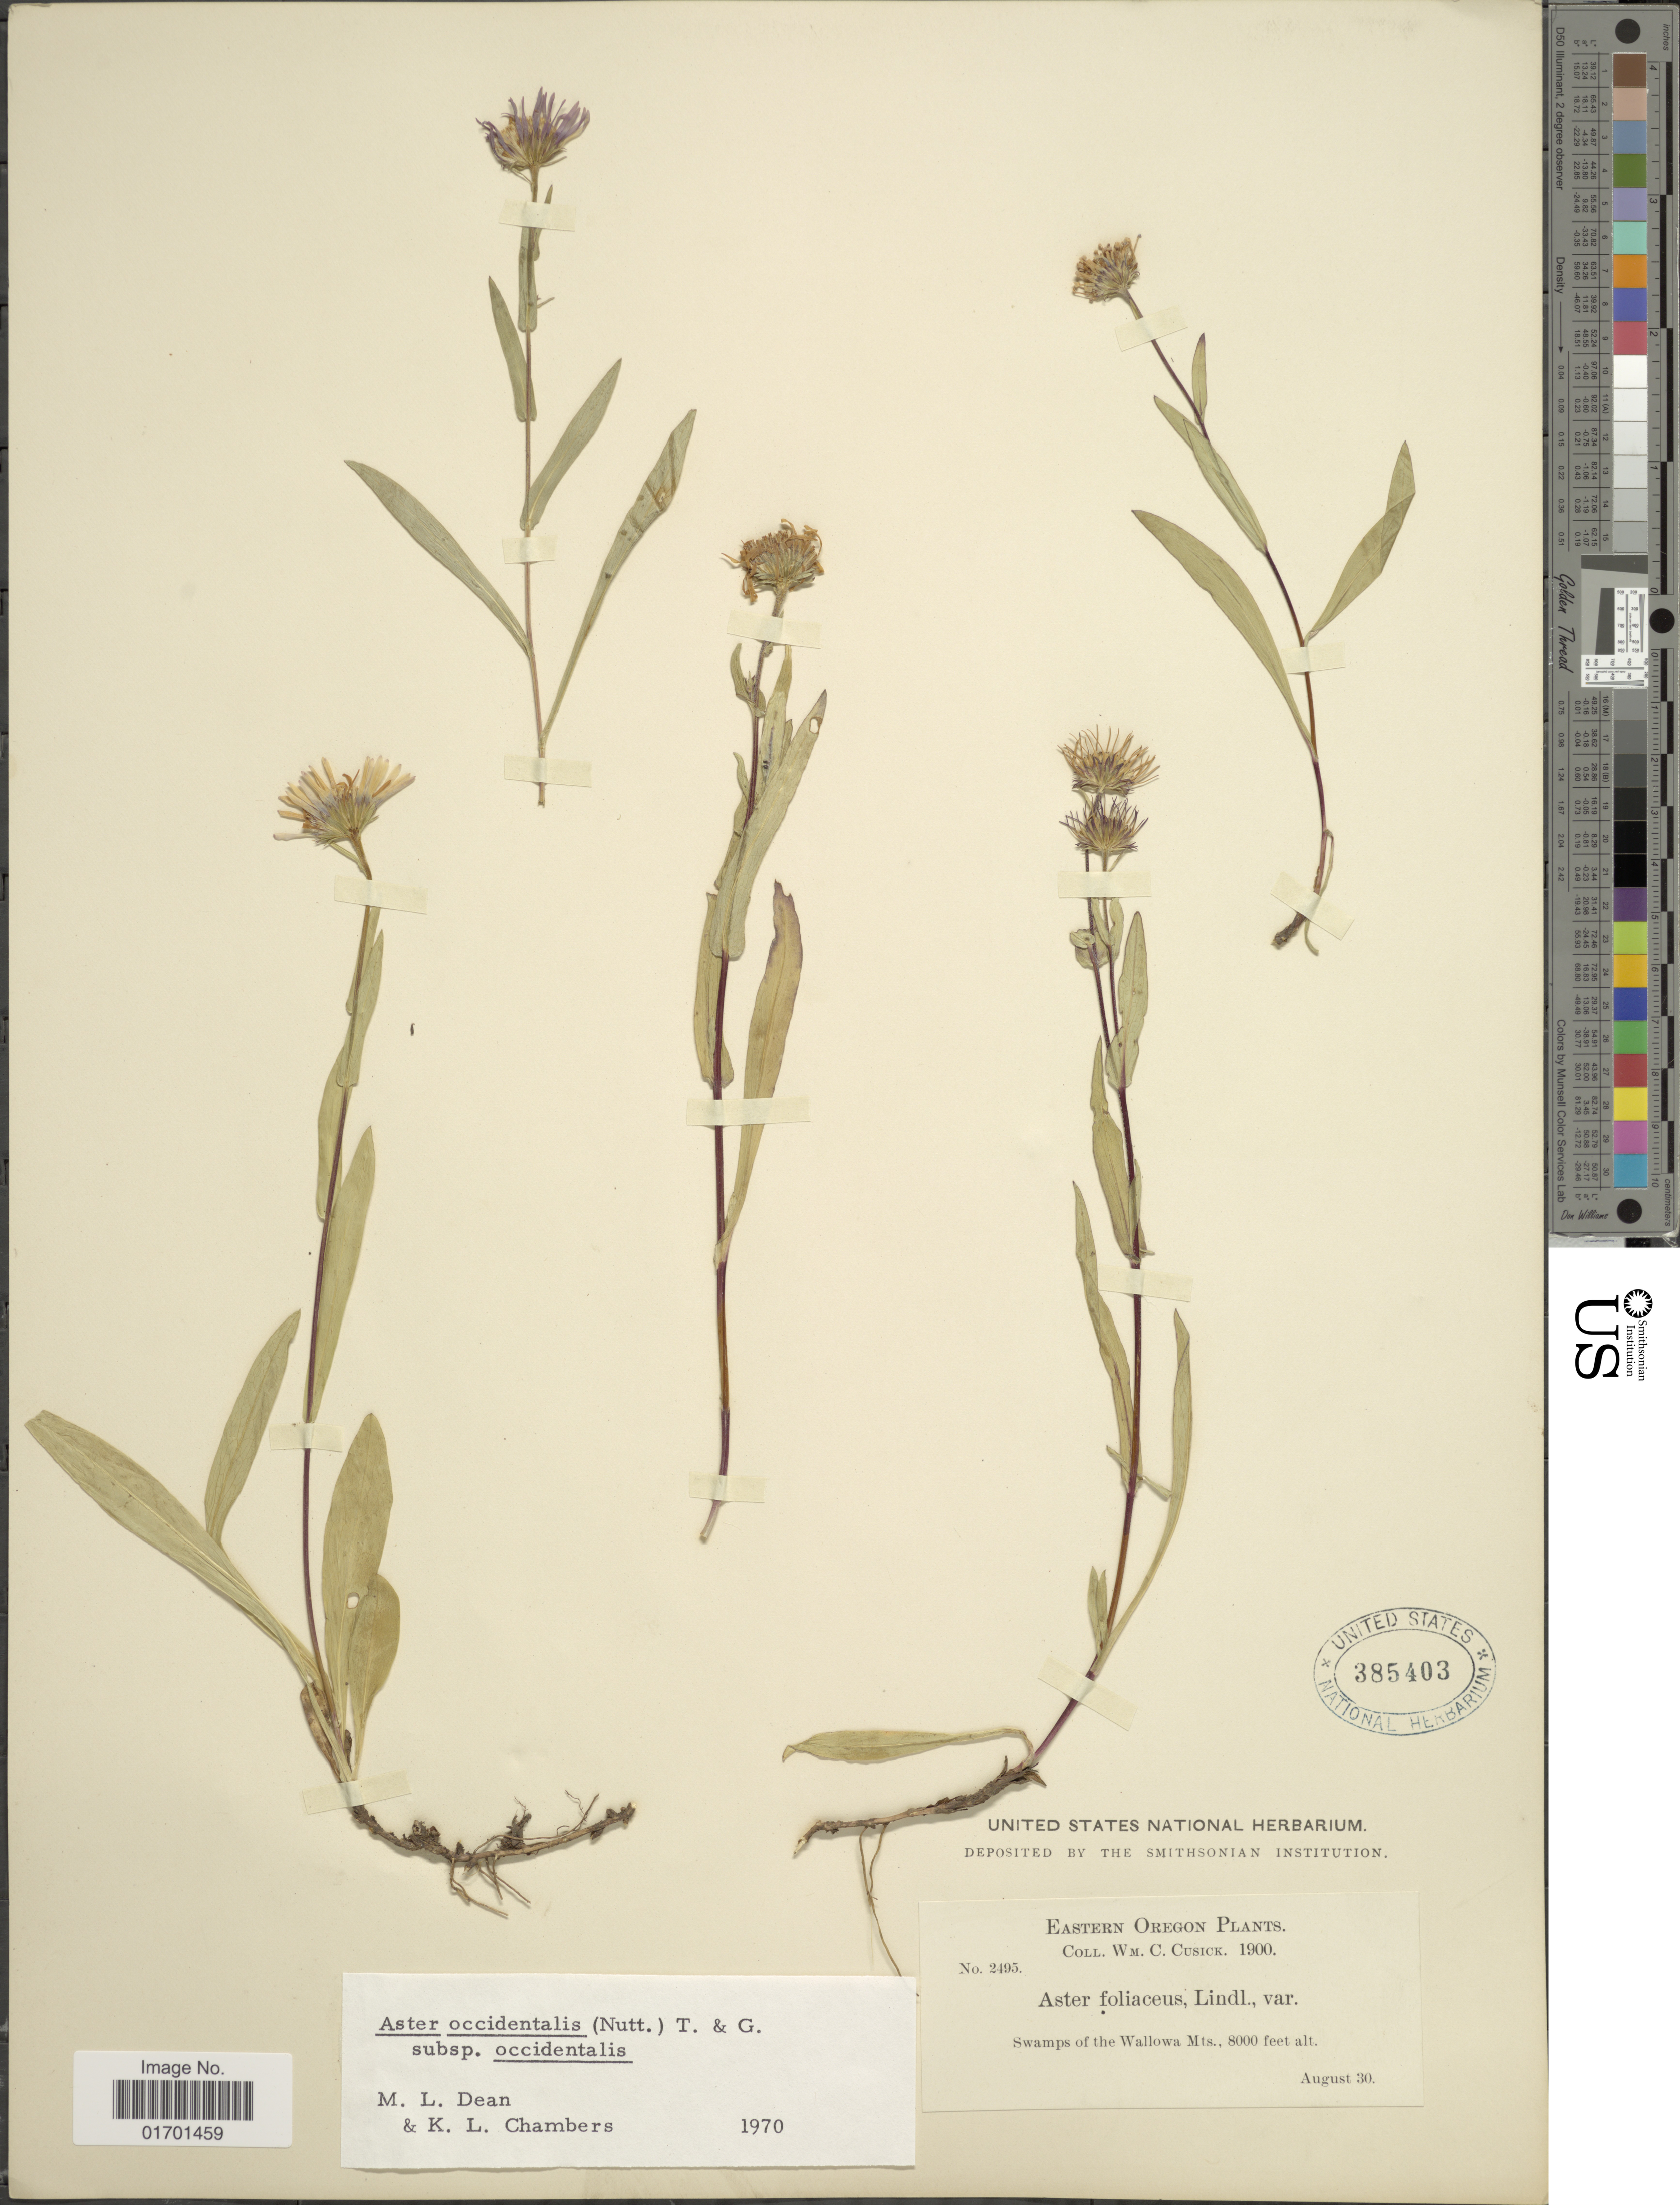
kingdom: Plantae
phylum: Tracheophyta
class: Magnoliopsida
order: Asterales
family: Asteraceae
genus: Symphyotrichum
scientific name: Symphyotrichum spathulatum var. spathulatum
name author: (Lindl.) G.L. Nesom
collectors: W. C. Cusick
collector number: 2495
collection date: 1900-08-30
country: United States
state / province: Oregon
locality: Eastern Oregon Plants, Swamps of the Wallowa Mts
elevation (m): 2438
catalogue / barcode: US 385403